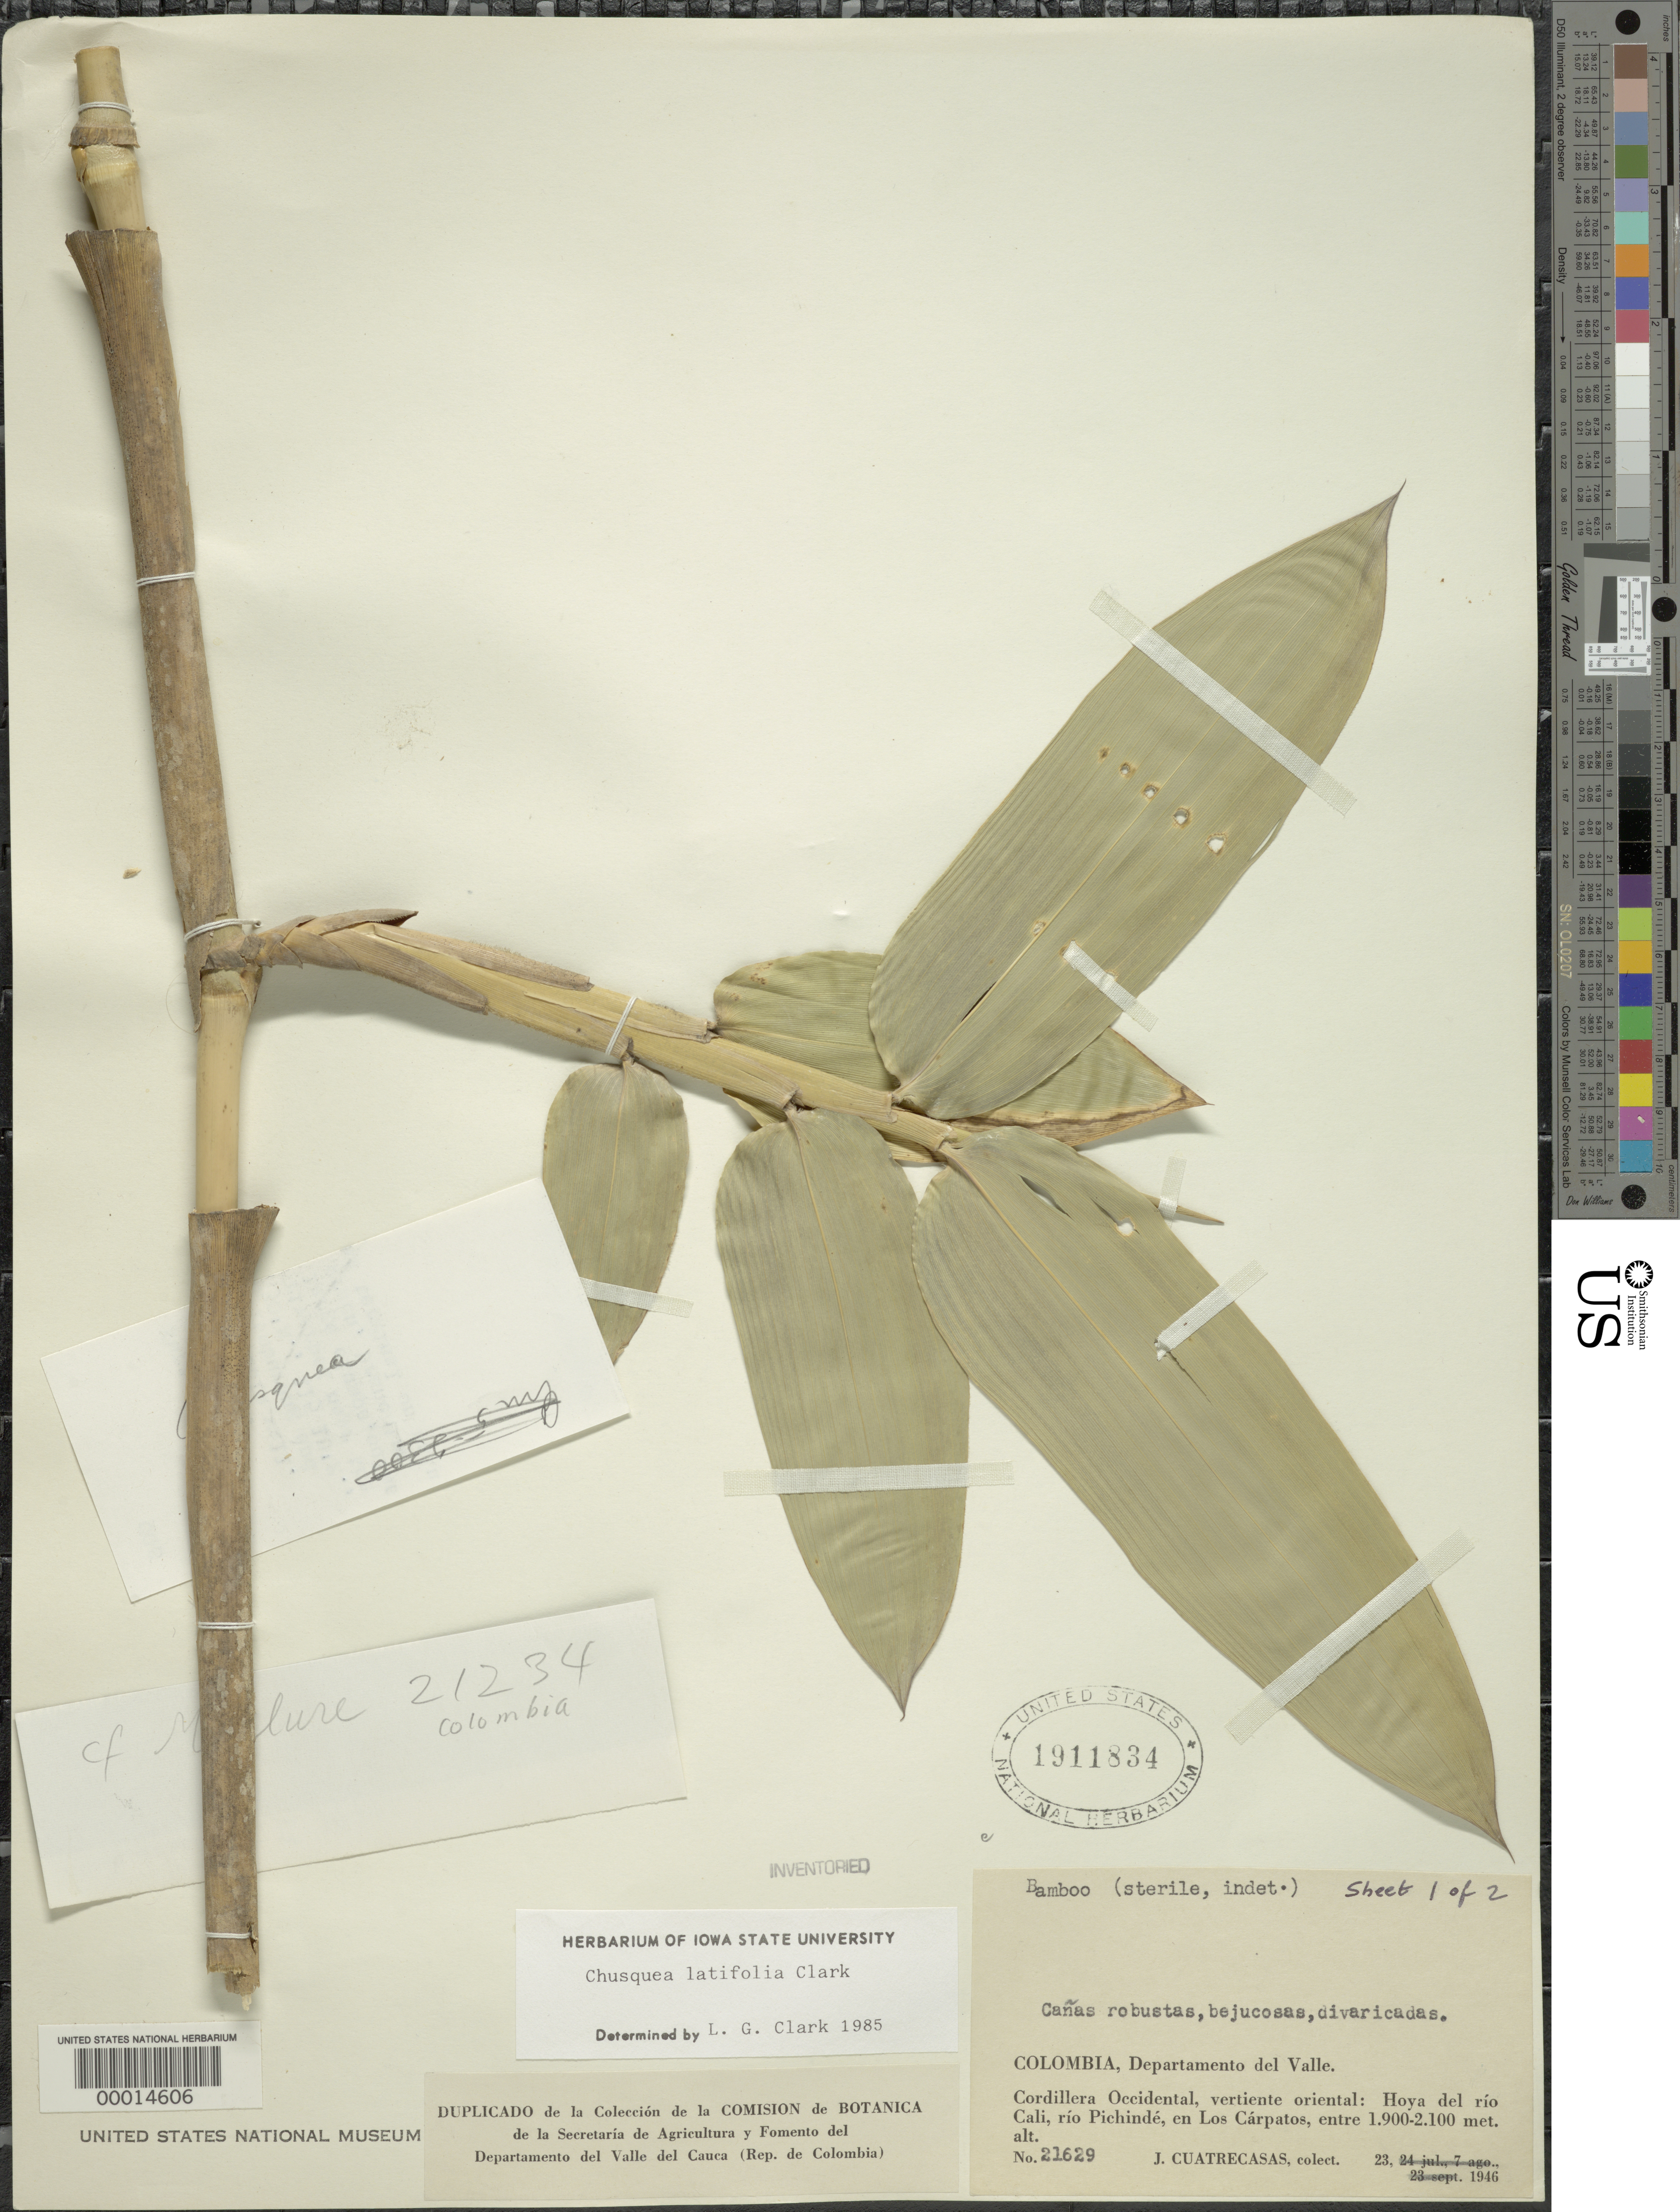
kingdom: Plantae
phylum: Tracheophyta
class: Liliopsida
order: Poales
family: Poaceae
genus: Chusquea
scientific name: Chusquea latifolia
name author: L.G. Clark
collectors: J. Cuatrecasas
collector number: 21629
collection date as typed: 23 Jul 1946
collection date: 1946-07-23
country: Colombia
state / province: Valle del Cauca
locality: Hoya del Rio Cali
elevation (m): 1900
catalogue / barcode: US 1911834